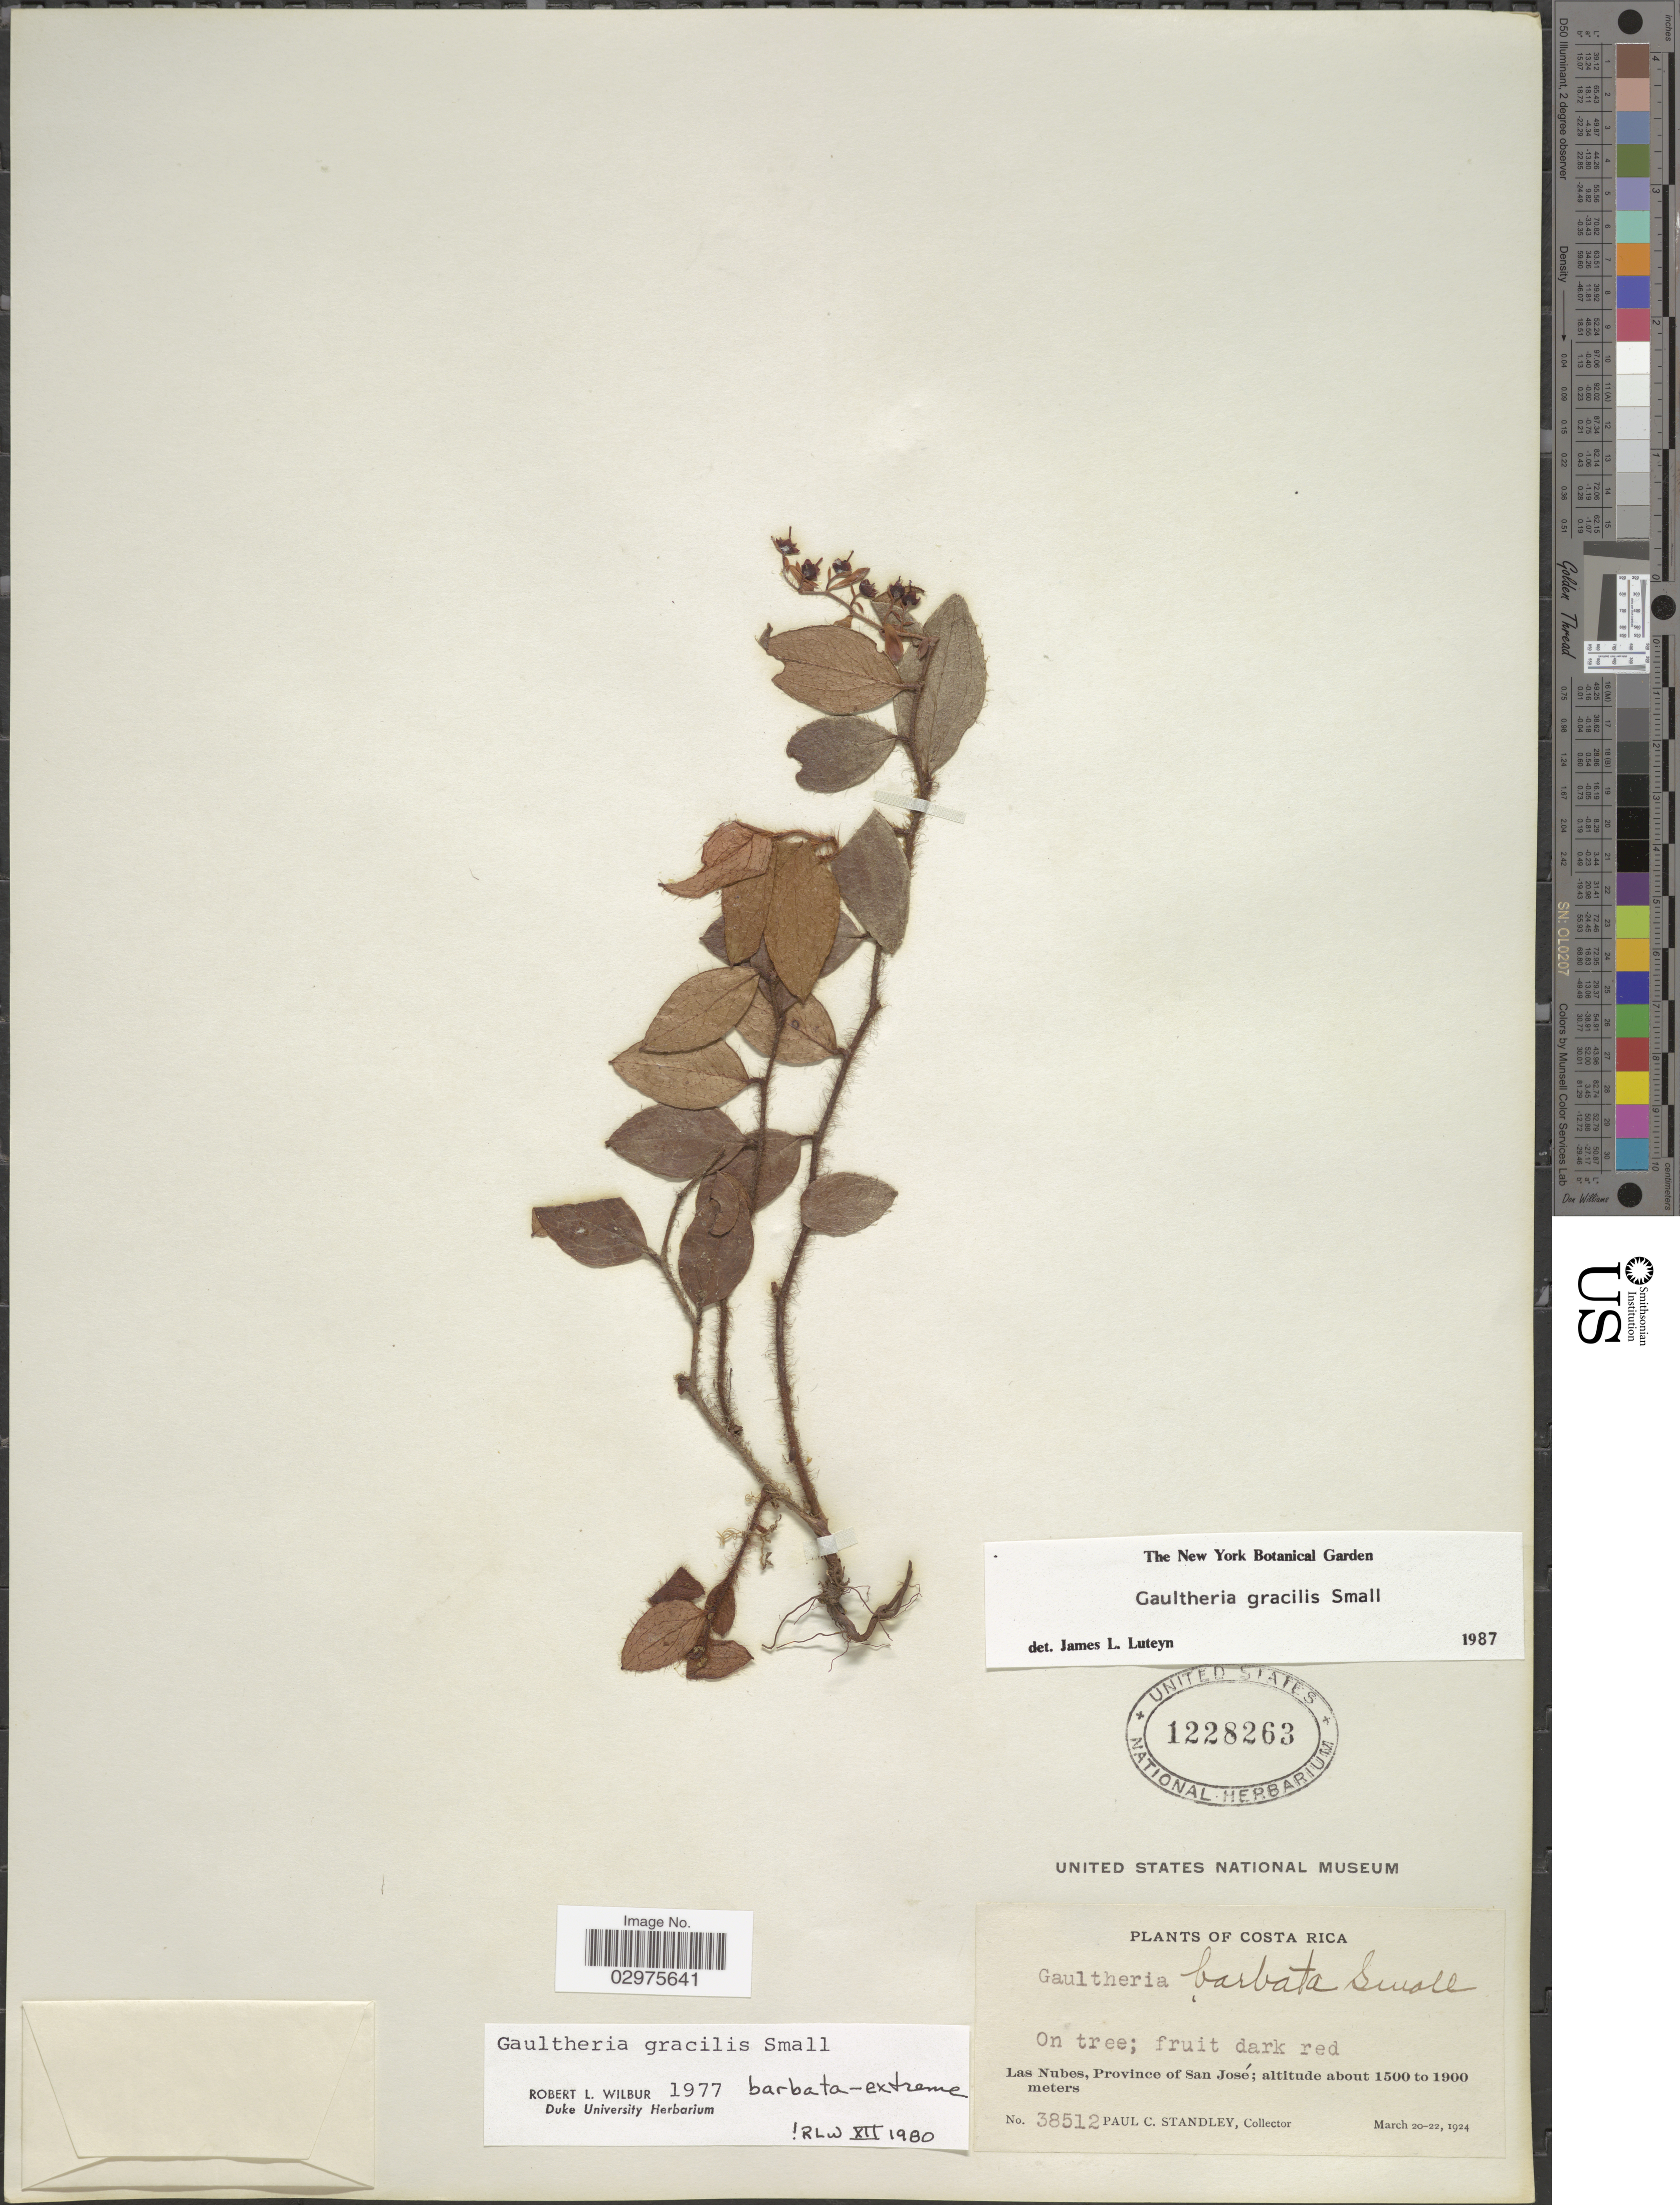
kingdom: Plantae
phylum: Tracheophyta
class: Magnoliopsida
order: Ericales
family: Ericaceae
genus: Gaultheria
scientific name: Gaultheria gracilis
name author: Small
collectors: P. C. Standley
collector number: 38512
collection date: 1924-03-20/1924-03-22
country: Costa Rica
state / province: San José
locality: Las Nubes.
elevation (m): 1500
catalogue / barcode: US 1228263